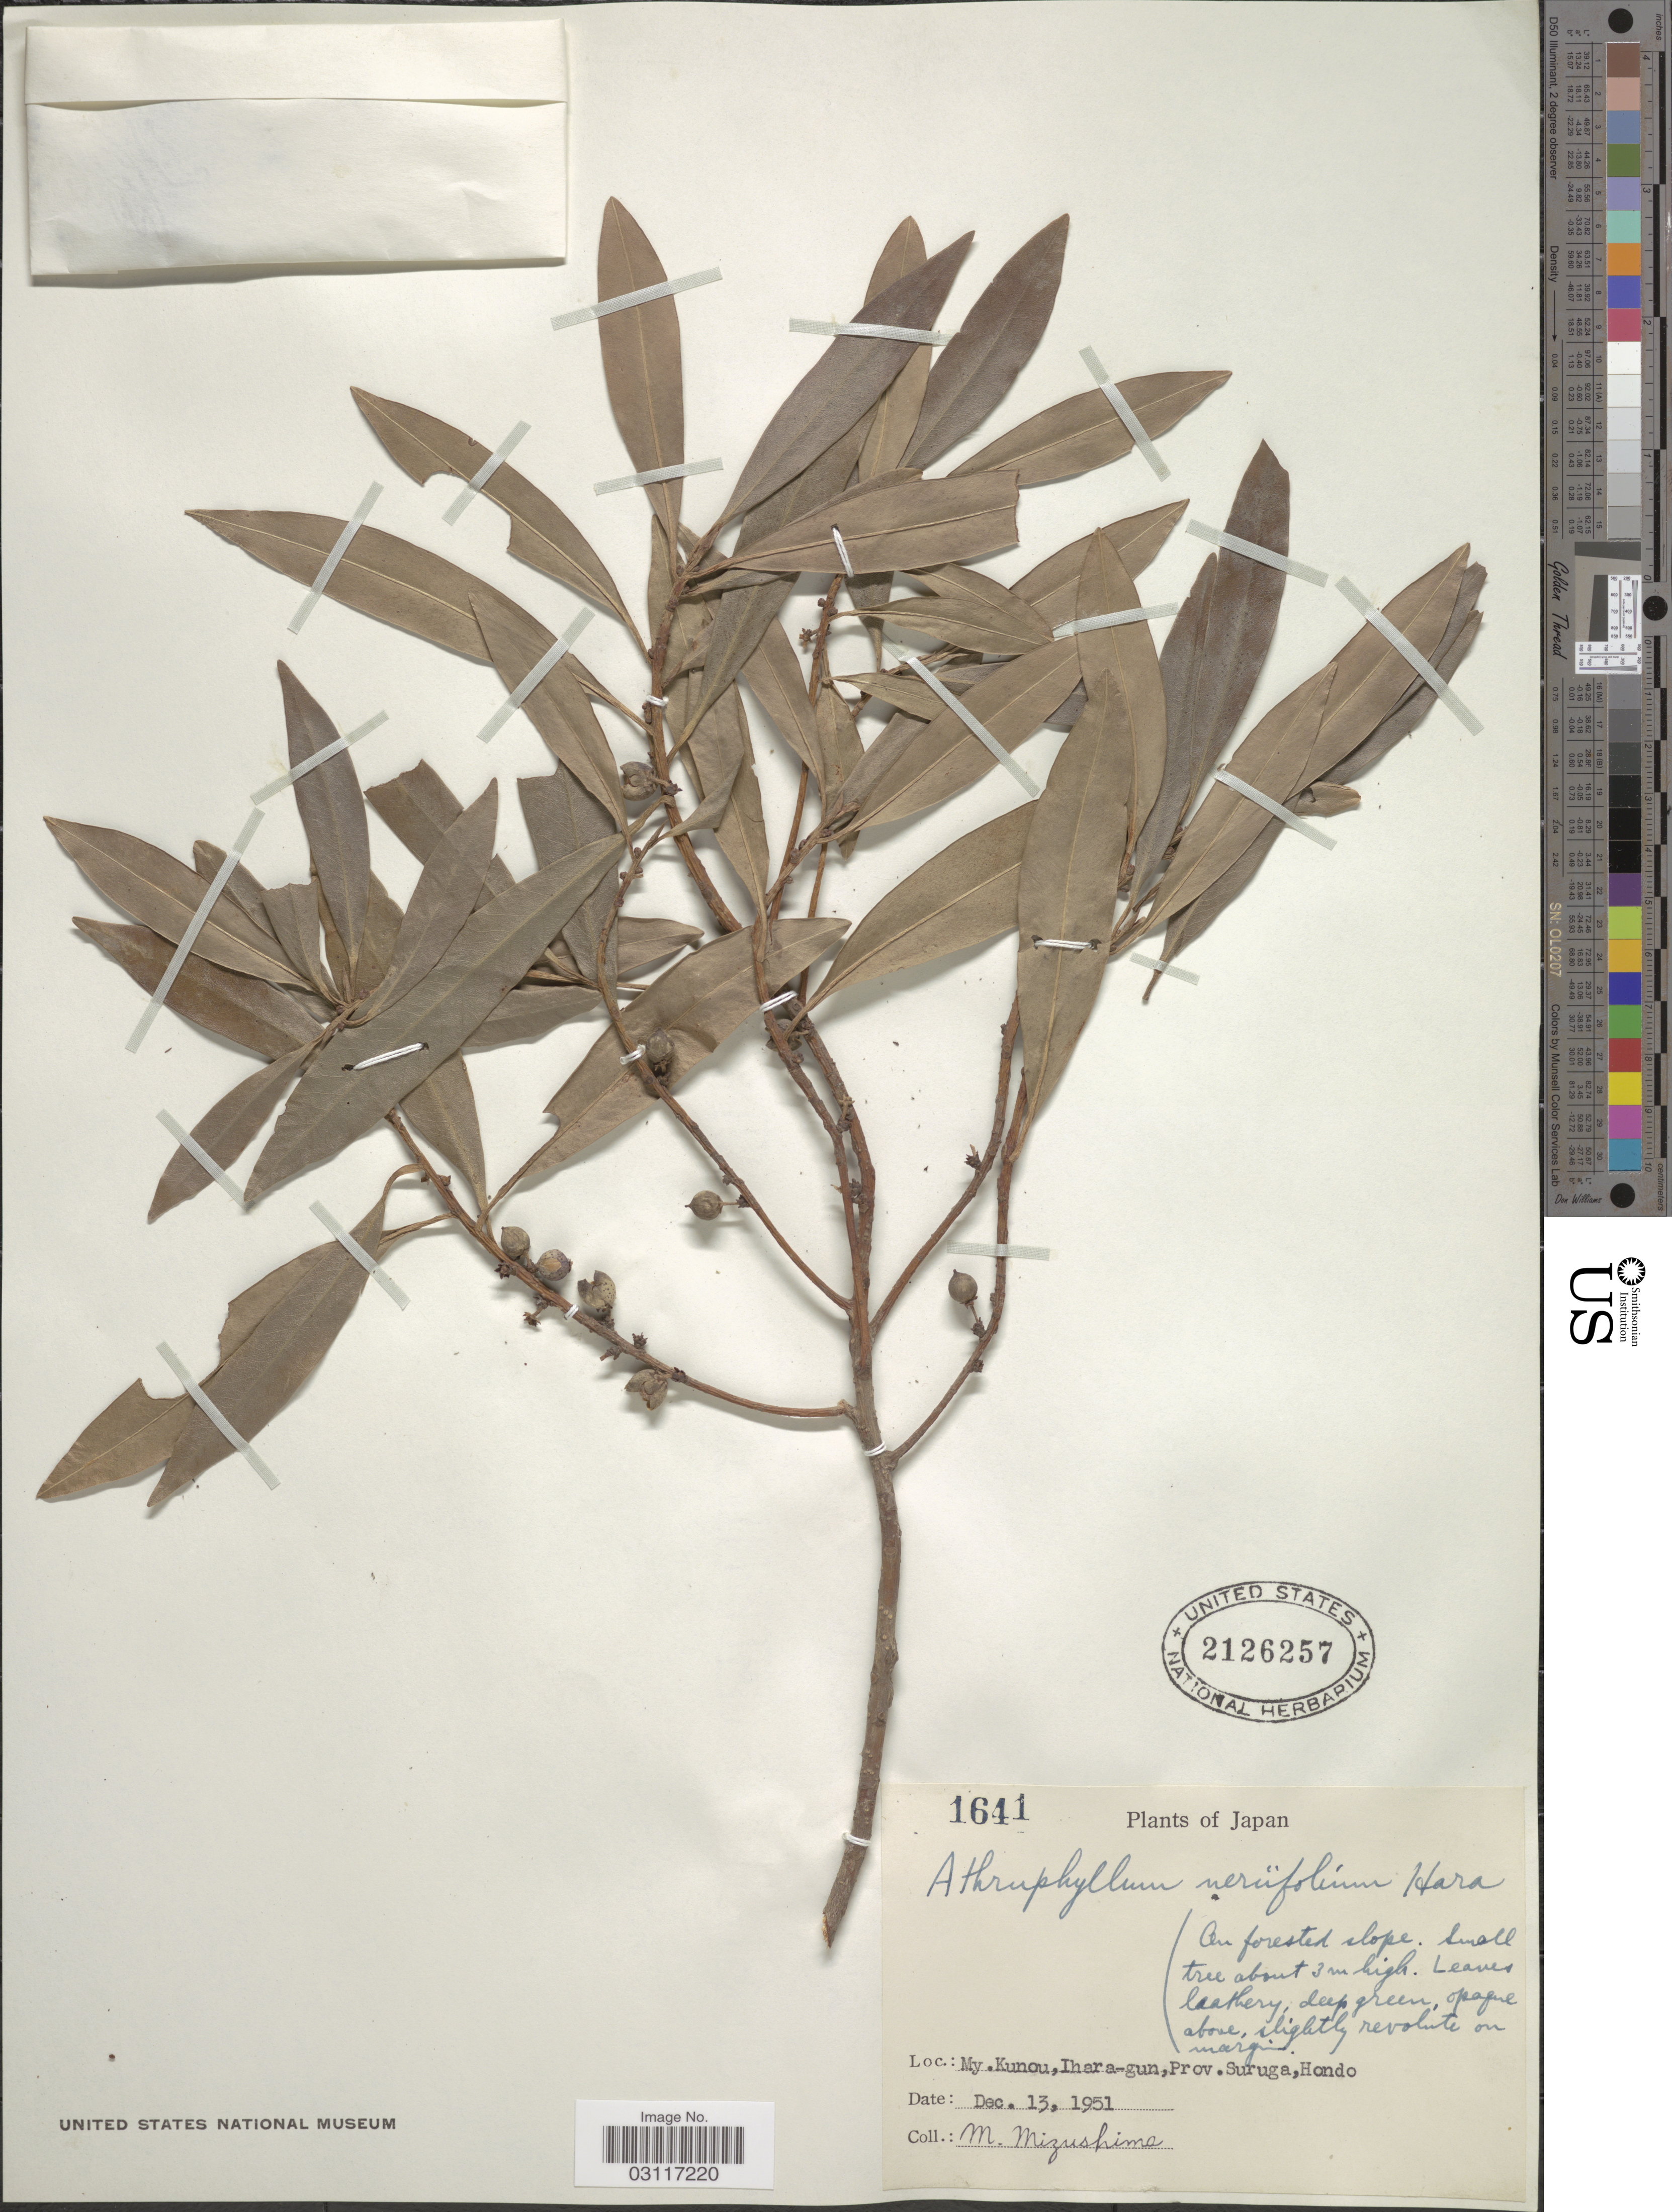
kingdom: Plantae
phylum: Tracheophyta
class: Magnoliopsida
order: Ericales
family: Primulaceae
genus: Myrsine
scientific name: Myrsine seguinii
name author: H. Lév.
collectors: M. Mizushima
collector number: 1641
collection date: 1951-12-13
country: Japan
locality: My. Kunou, Ihara-gun, Prov. Suruga, Hondo.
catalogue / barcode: US 2126257